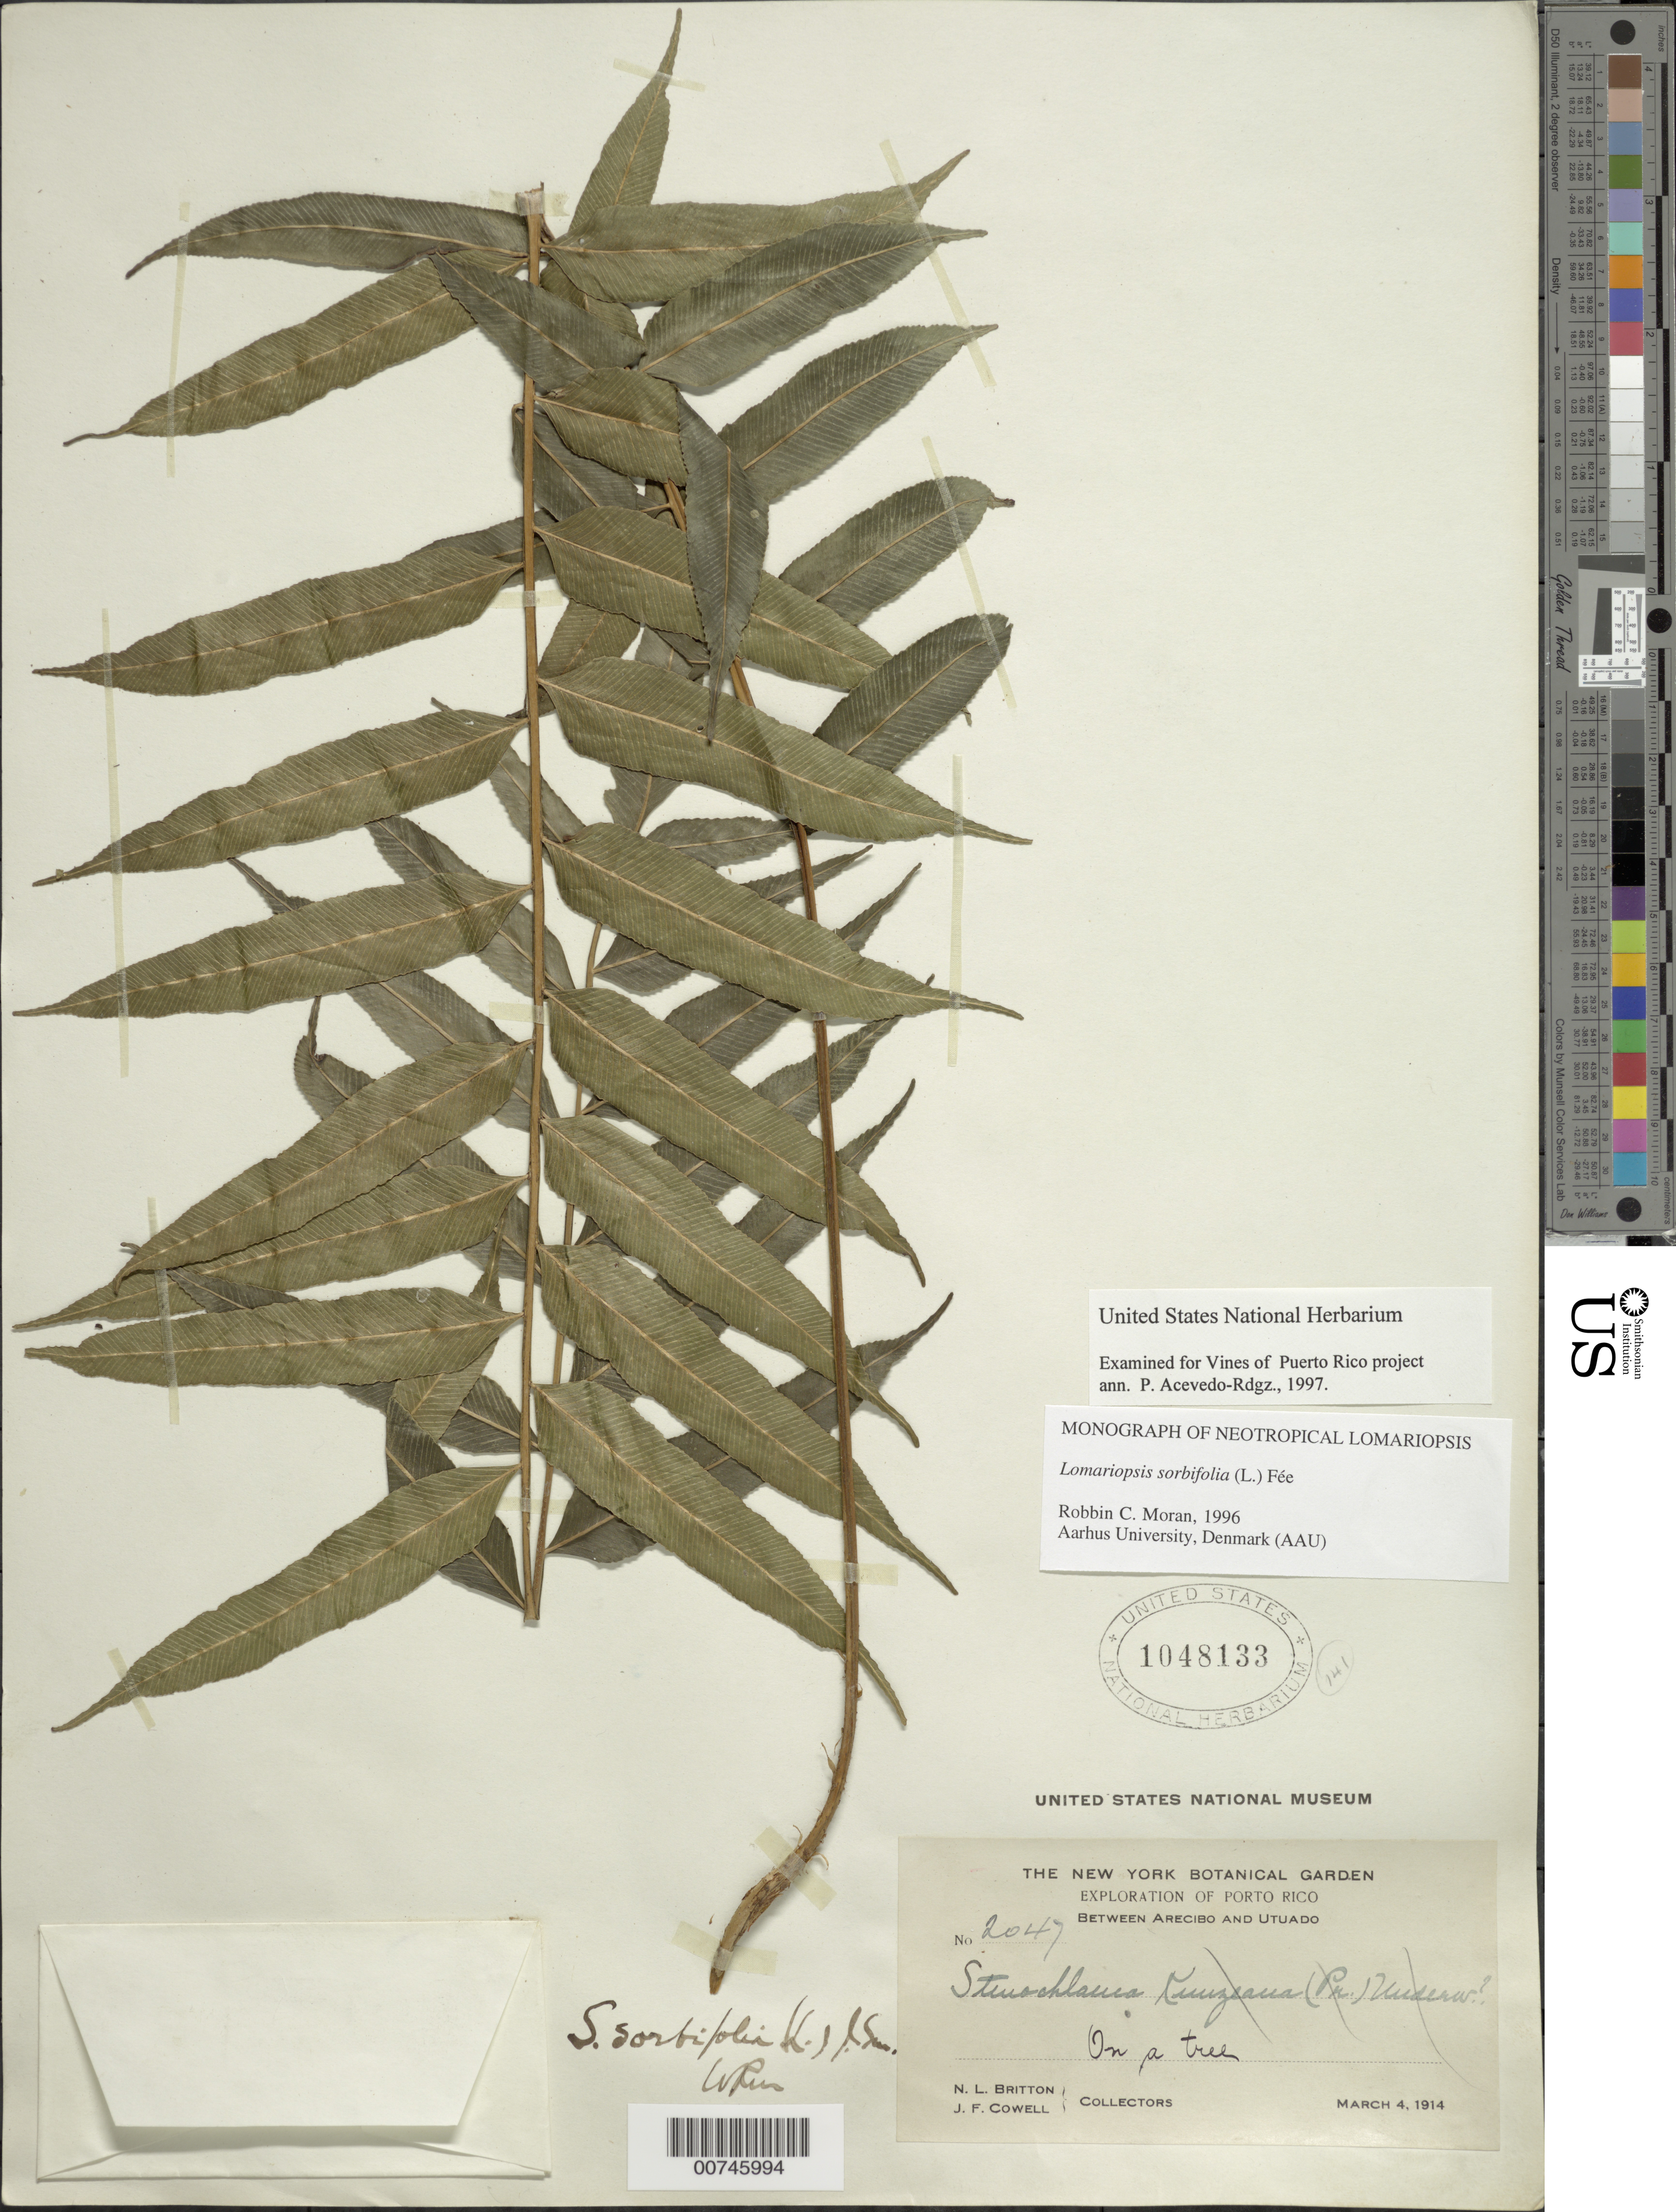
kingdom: Plantae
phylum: Tracheophyta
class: Polypodiopsida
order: Polypodiales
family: Lomariopsidaceae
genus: Lomariopsis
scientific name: Lomariopsis sorbifolia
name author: (L.) Fée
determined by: Moran, R. C.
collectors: N. Britton & J. F. Cowell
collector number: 2047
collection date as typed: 04 Mar 1914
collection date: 1914-03-04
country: Puerto Rico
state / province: Arecibo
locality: Between Arecibo and Utuado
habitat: On a tree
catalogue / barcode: US 1048133